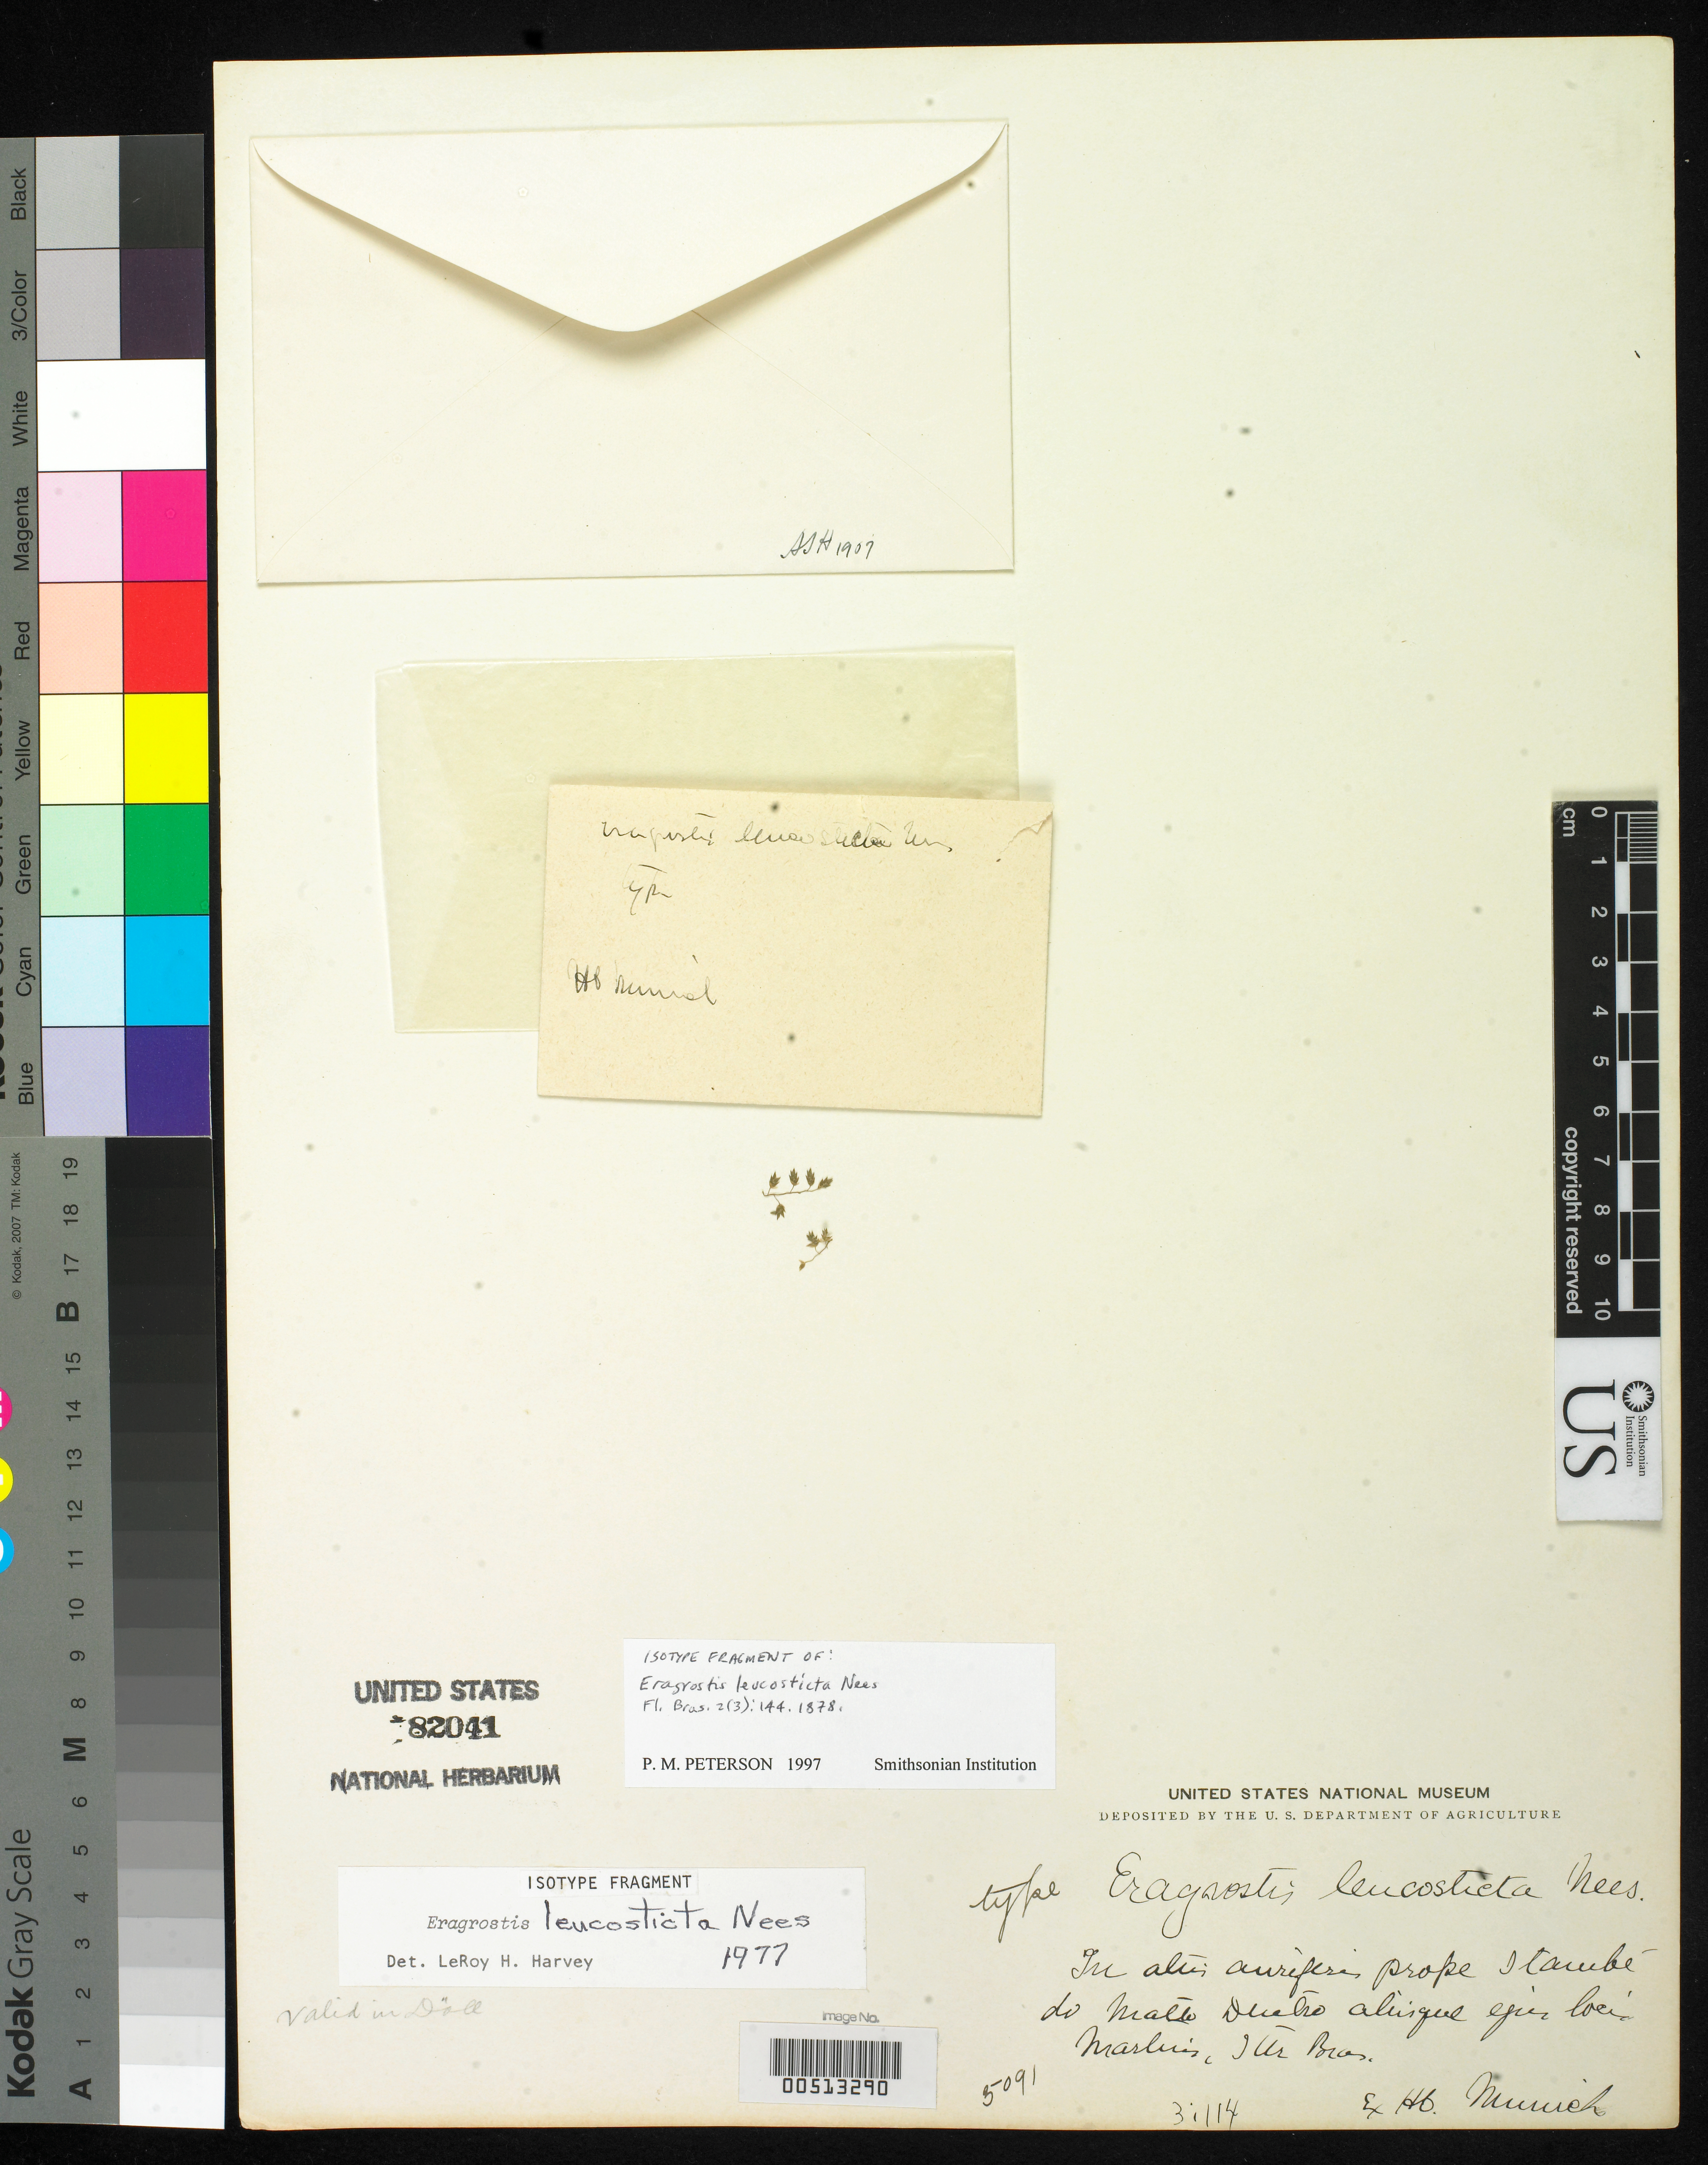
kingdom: Plantae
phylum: Tracheophyta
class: Liliopsida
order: Poales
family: Poaceae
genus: Eragrostis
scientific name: Eragrostis leucosticta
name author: Nees ex Döll in Mart.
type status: Type Fragment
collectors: C. F. Martius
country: Brazil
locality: In altis auriferis prope Itambe do Matto dentro iliisque ejeus loci regionalis locis.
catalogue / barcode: US 82041